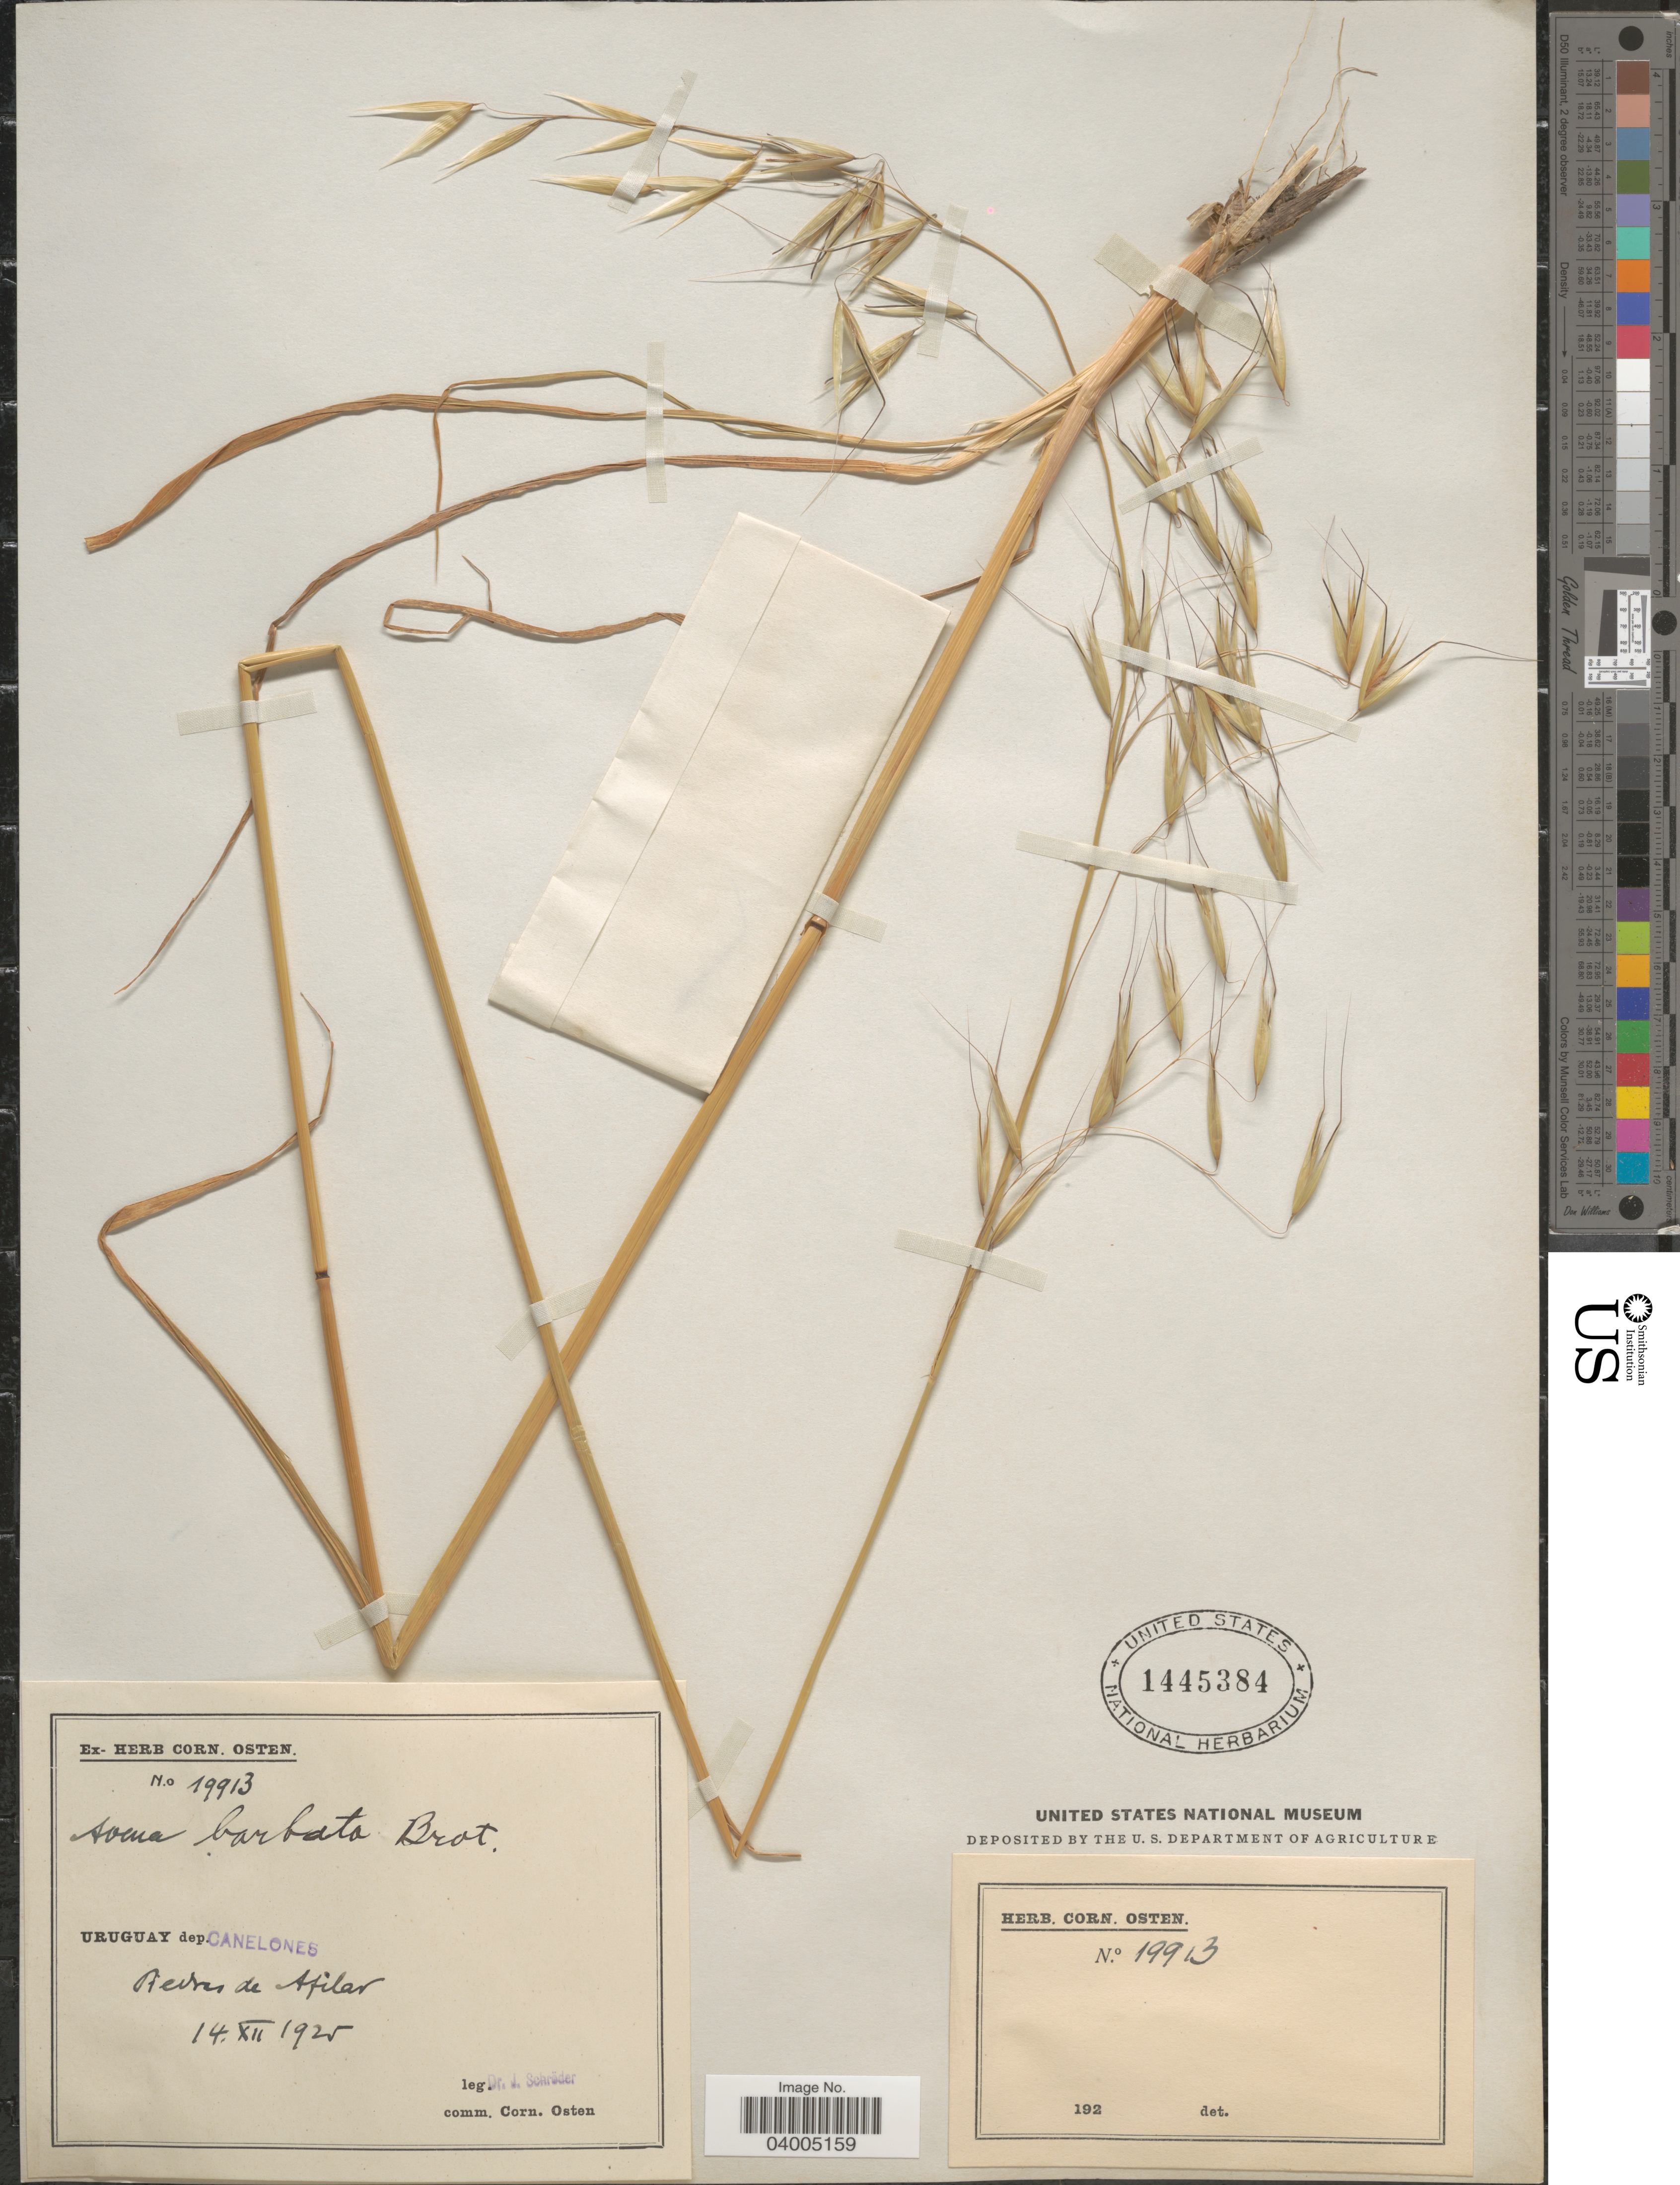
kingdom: Plantae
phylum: Tracheophyta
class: Liliopsida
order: Poales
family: Poaceae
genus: Avena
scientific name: Avena barbata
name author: Pott ex Link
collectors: J. Schröder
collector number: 19913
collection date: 1925-12-14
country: Uruguay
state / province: Canelones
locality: Dep. Canelones. Piedras de Afilar.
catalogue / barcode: US 1445384